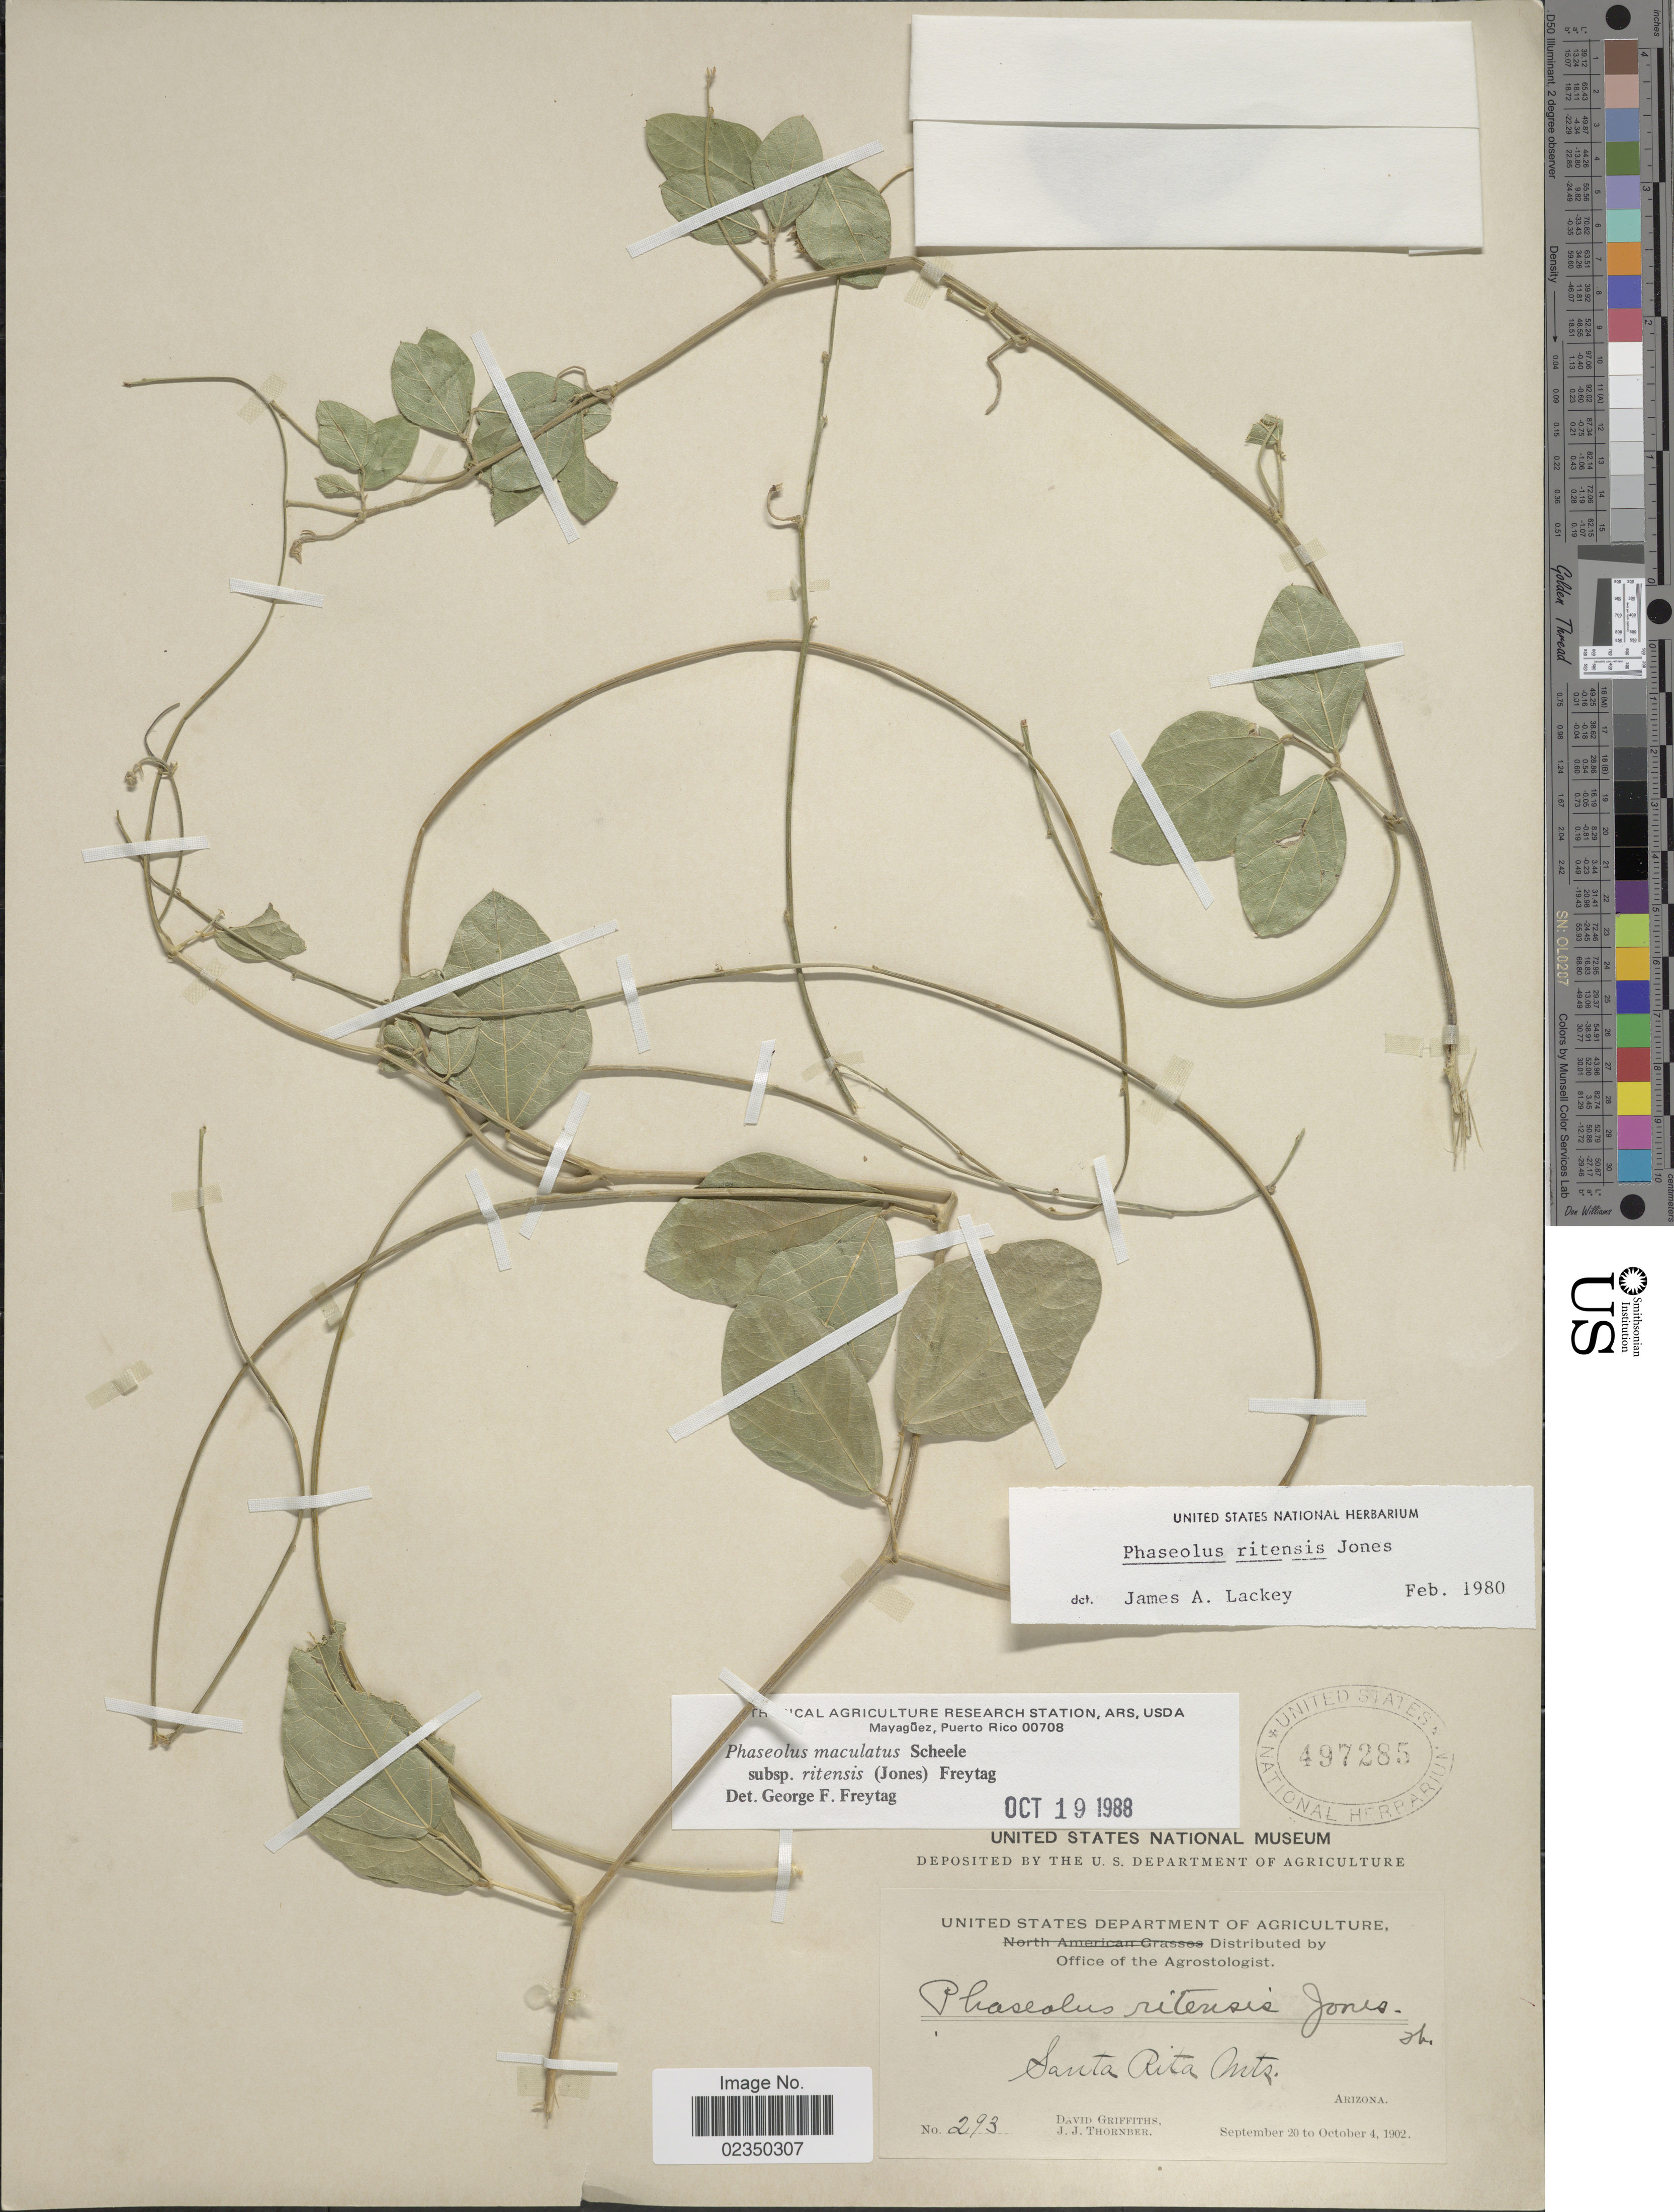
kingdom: Plantae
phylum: Tracheophyta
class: Magnoliopsida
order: Fabales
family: Fabaceae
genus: Phaseolus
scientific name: Phaseolus maculatus subsp. ritensis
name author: (M.E. Jones) Freytag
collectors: D. Griffiths & J. Thornber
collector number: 293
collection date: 1902-09-20/1902-10-04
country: United States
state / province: Arizona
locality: Santa Rita Mts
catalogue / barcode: US 497285